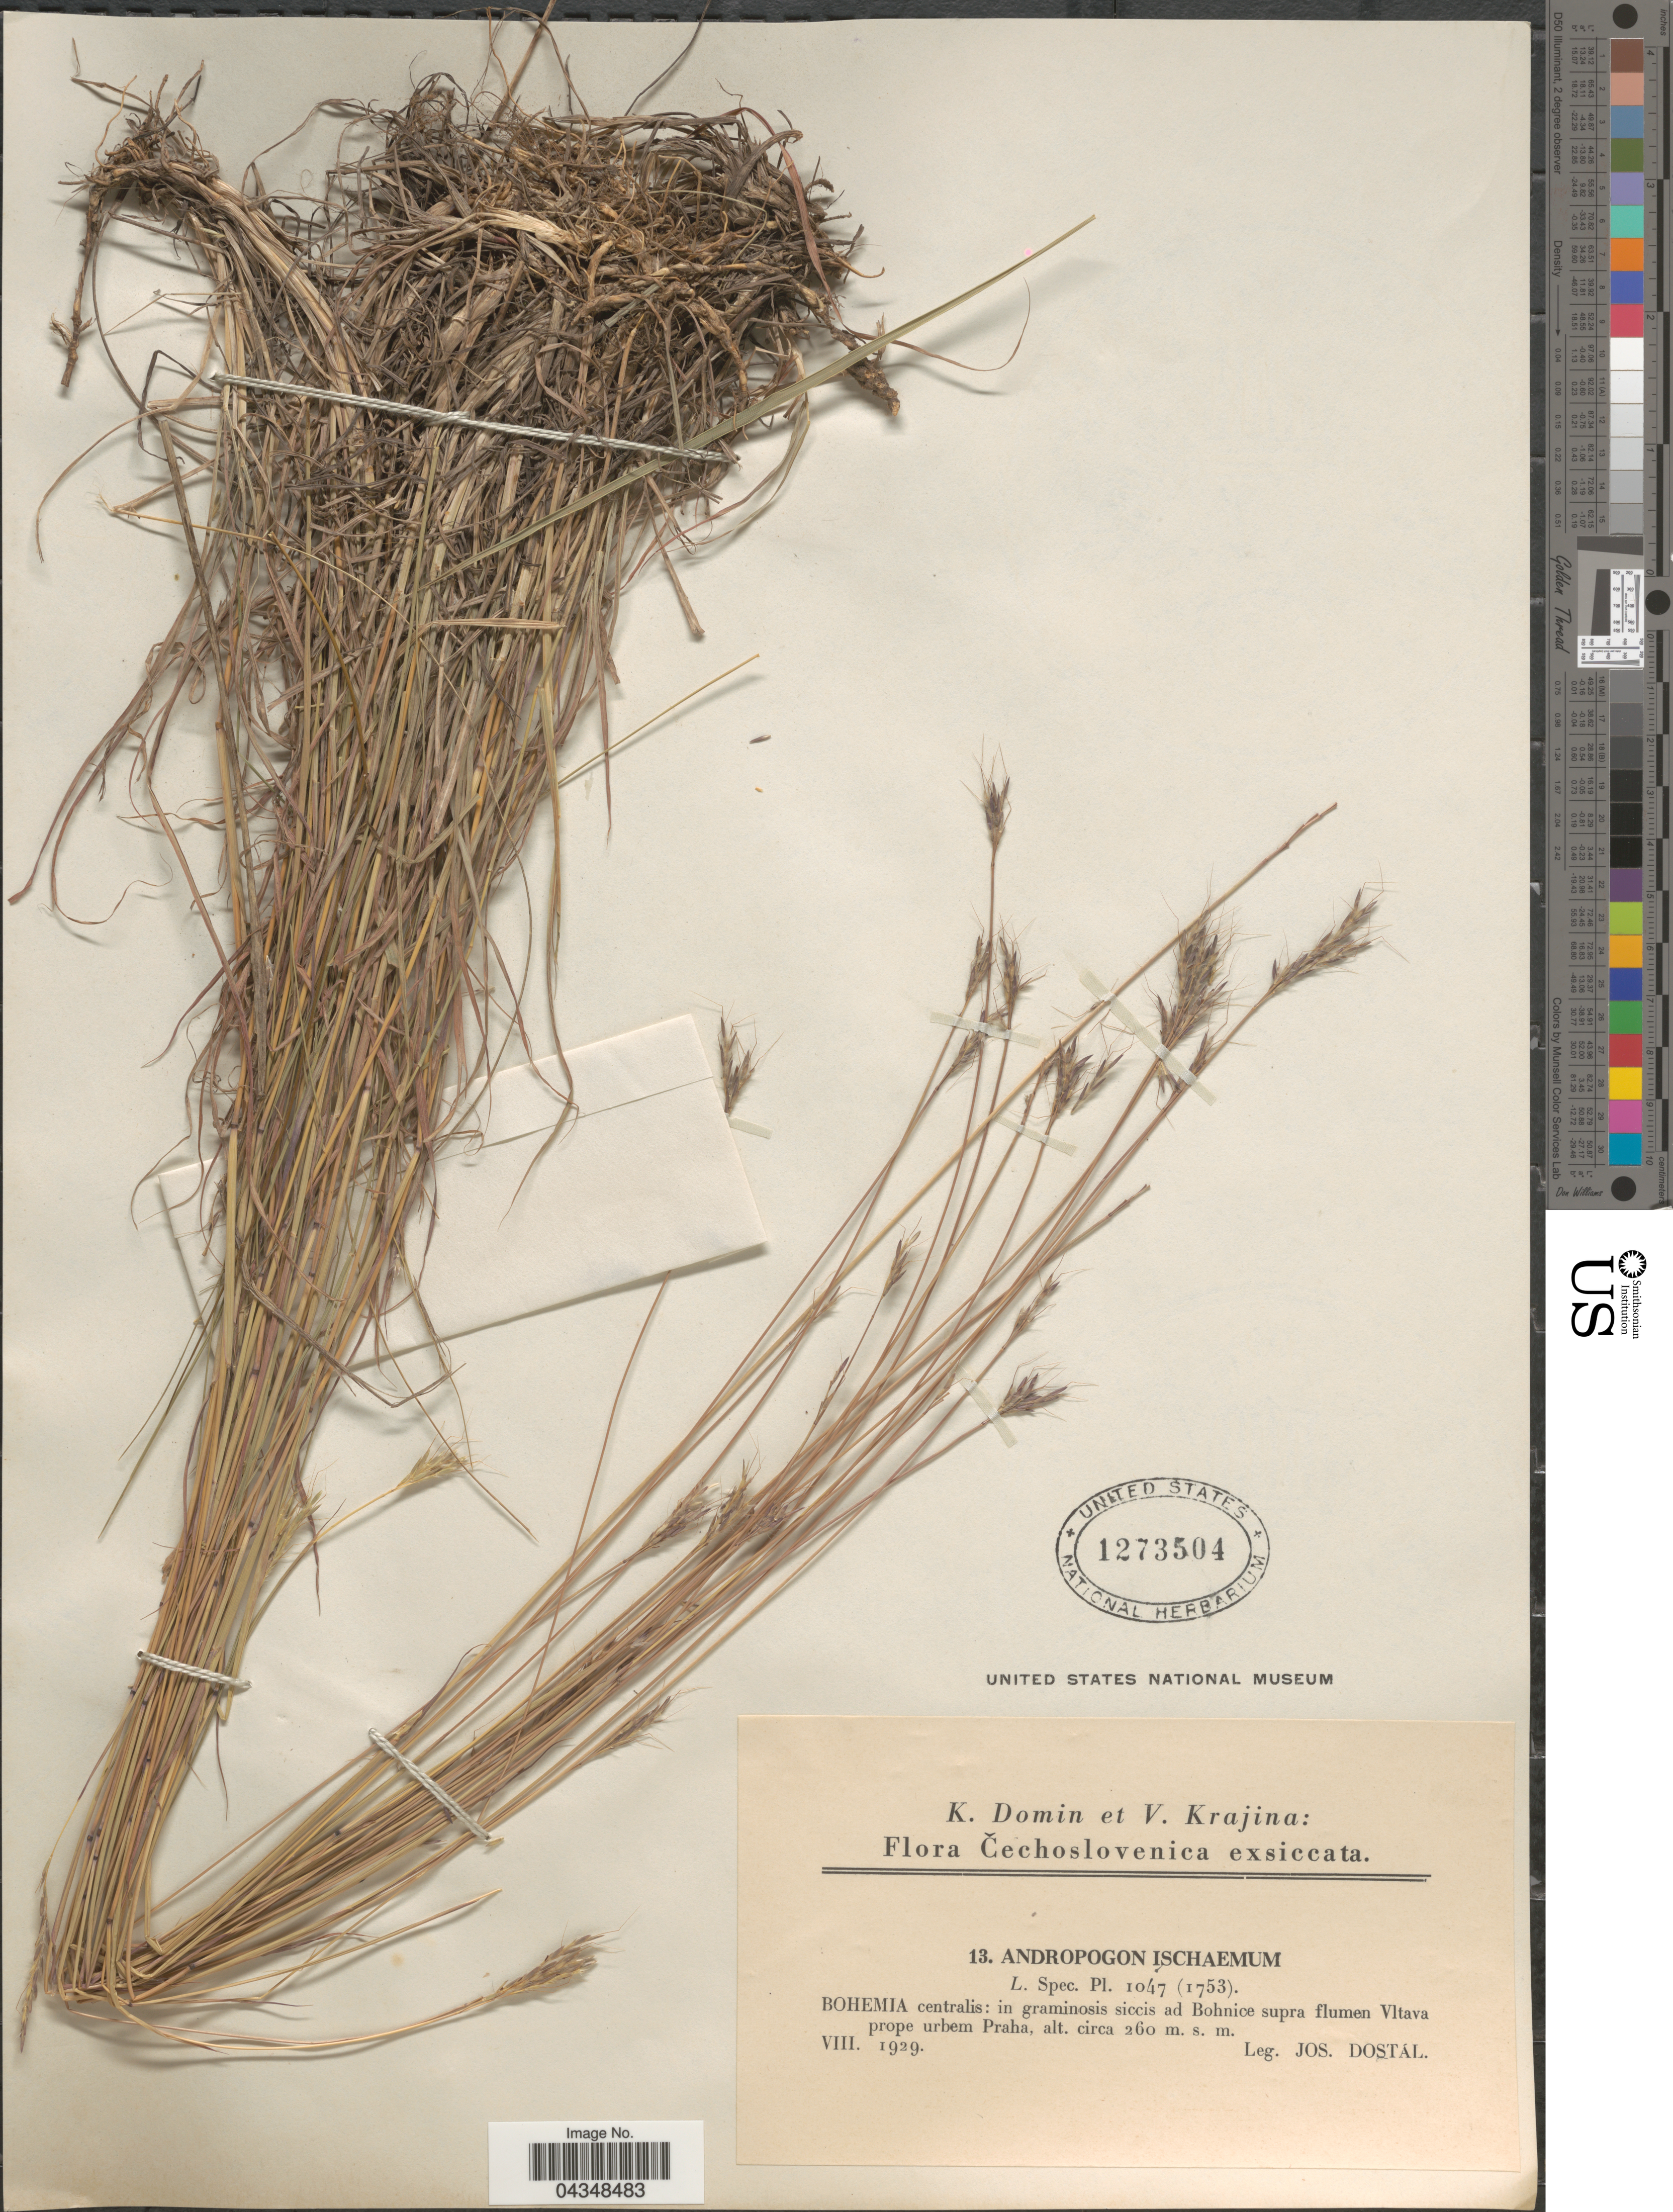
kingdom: Plantae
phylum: Tracheophyta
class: Liliopsida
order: Poales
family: Poaceae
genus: Bothriochloa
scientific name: Bothriochloa ischaemum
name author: (L.) Keng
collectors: J. Dostál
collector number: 13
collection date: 1929-08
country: Czechia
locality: Čechoslovenica. Bohemia centralis: in graminosis siccis ad Bohnice supra flumen Vltava prope urbem Praha.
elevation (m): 260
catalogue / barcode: US 1273504